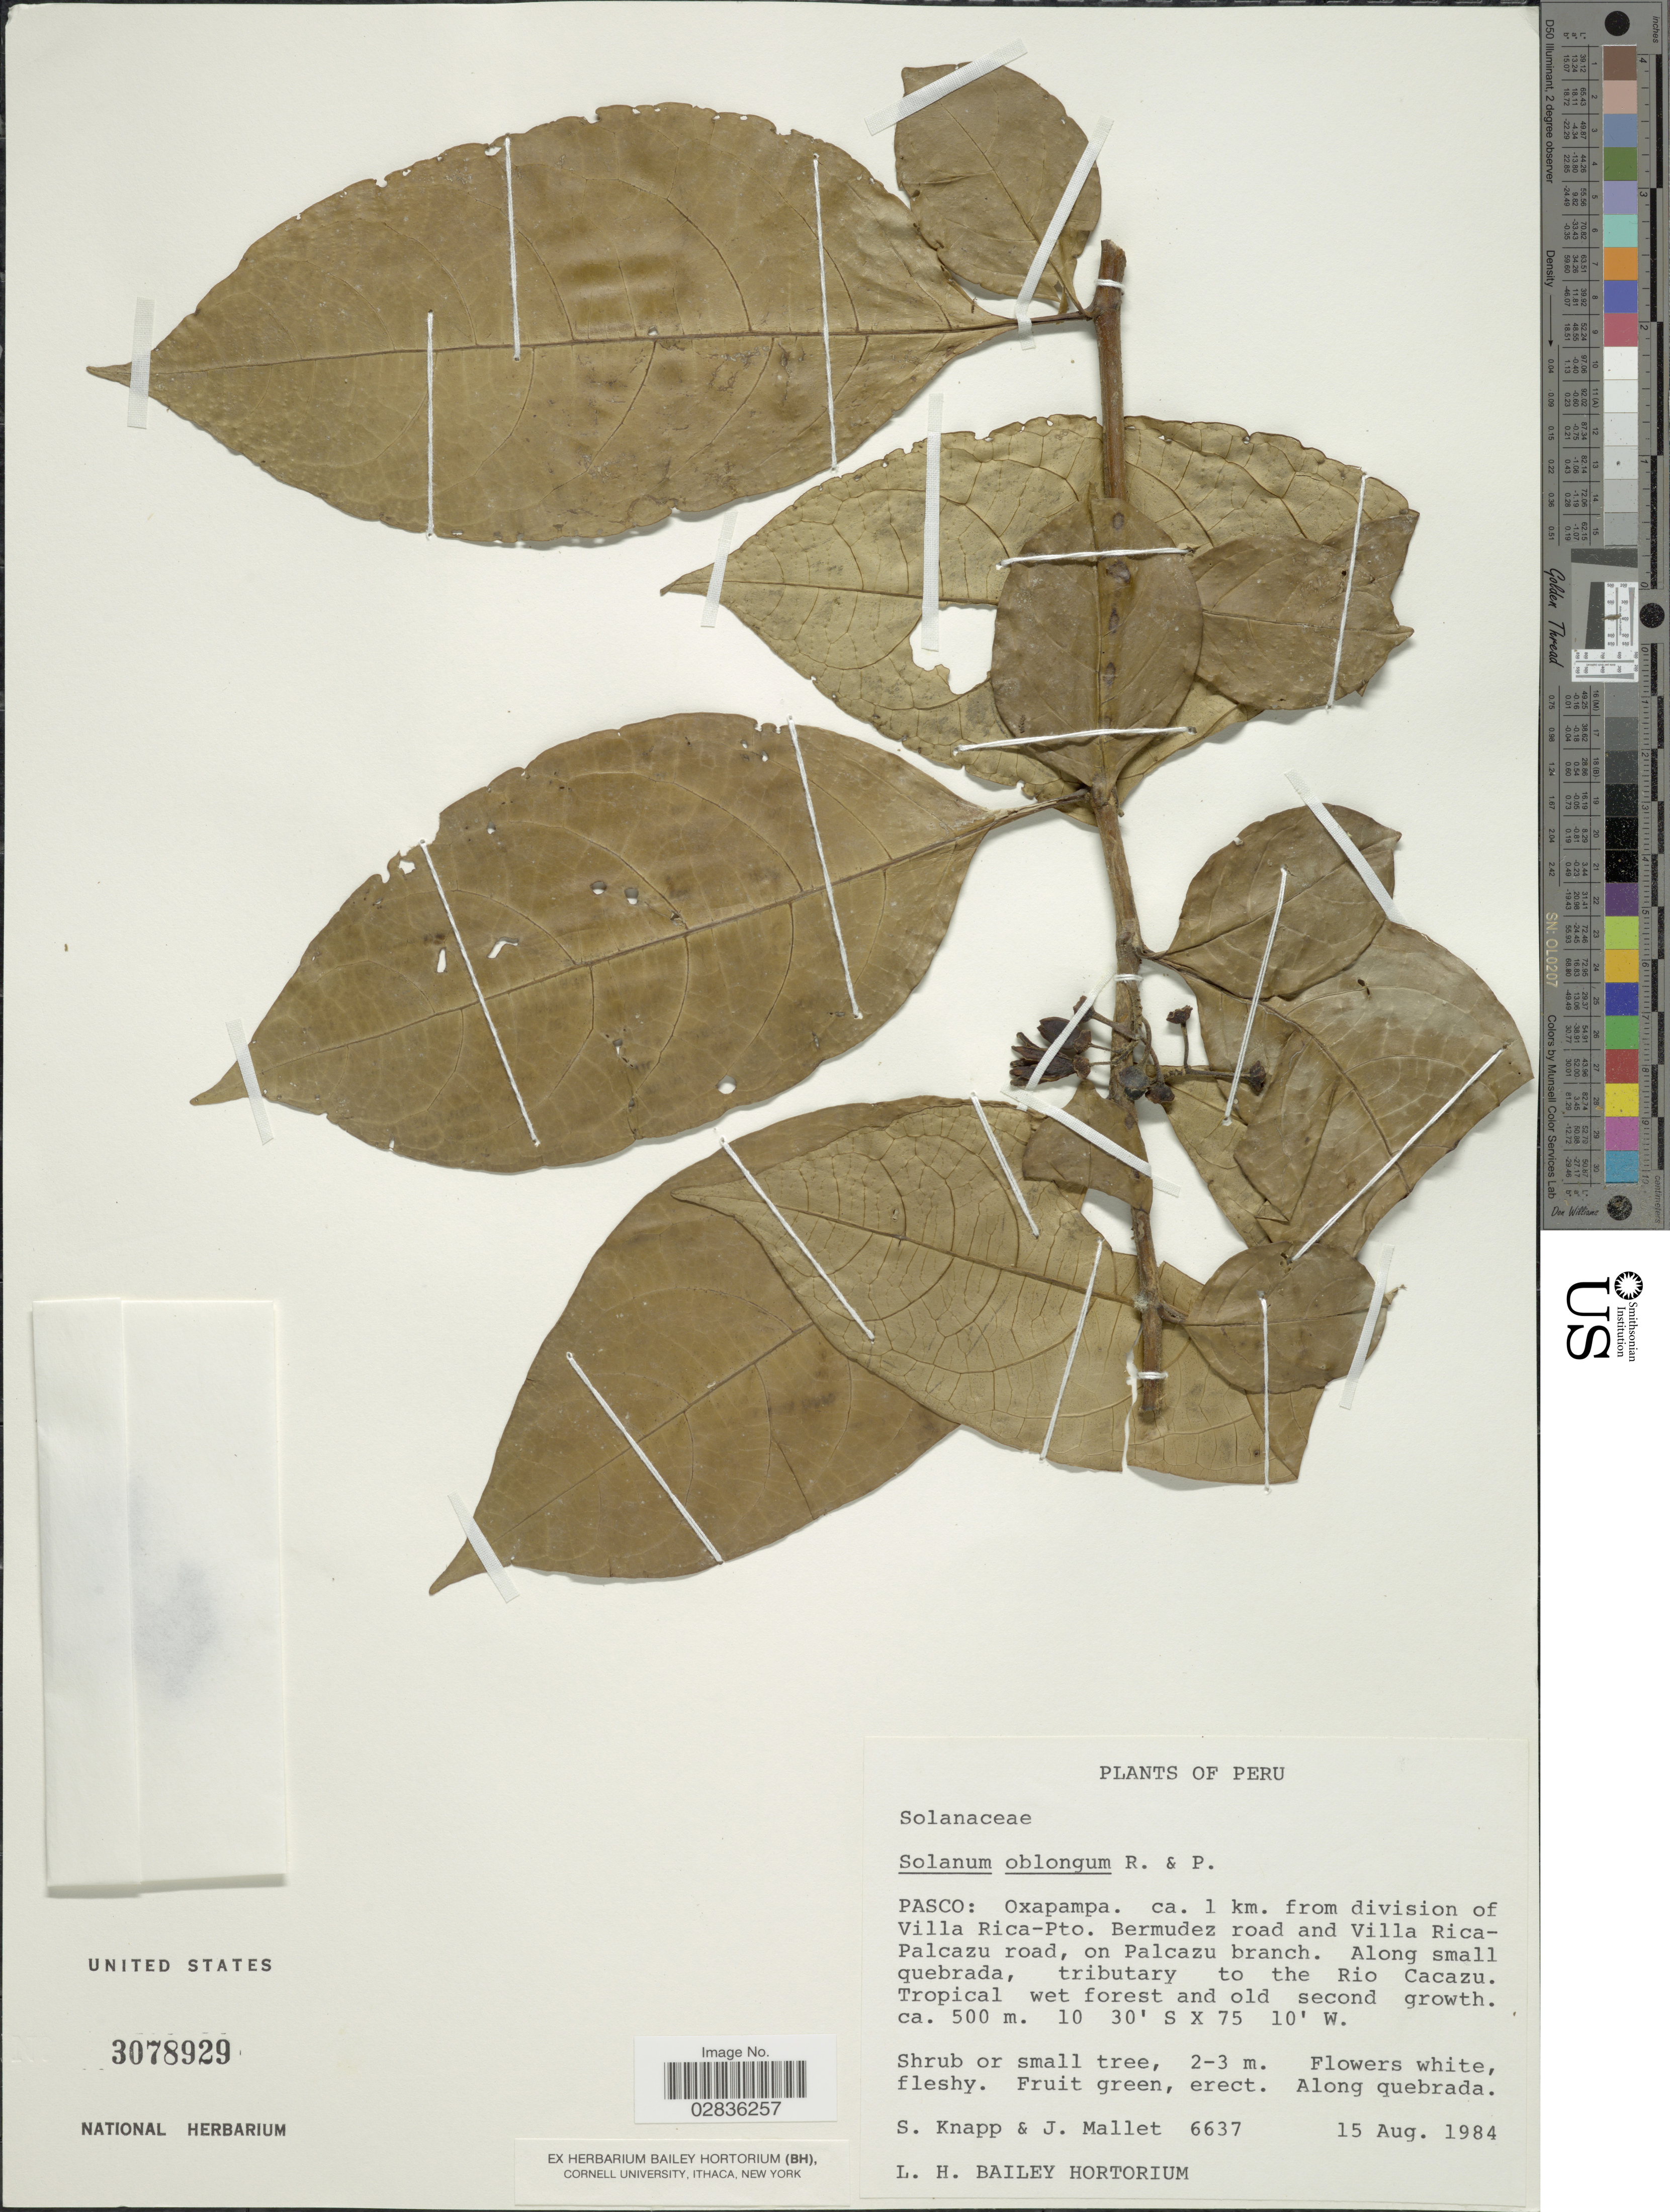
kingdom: Plantae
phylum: Tracheophyta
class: Magnoliopsida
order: Solanales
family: Solanaceae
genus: Solanum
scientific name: Solanum oblongum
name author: Ruiz & Pav.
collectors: S. Knapp & J. Mallet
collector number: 6637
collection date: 1984-08-15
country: Peru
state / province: Pasco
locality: Pasco: Oxapampa. ca. 1 km. from division of Villa Rica-Pto. Bermudez road and Villa Rica-Palcazu road, on Palcazu branch.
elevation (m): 500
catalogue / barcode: US 3078929